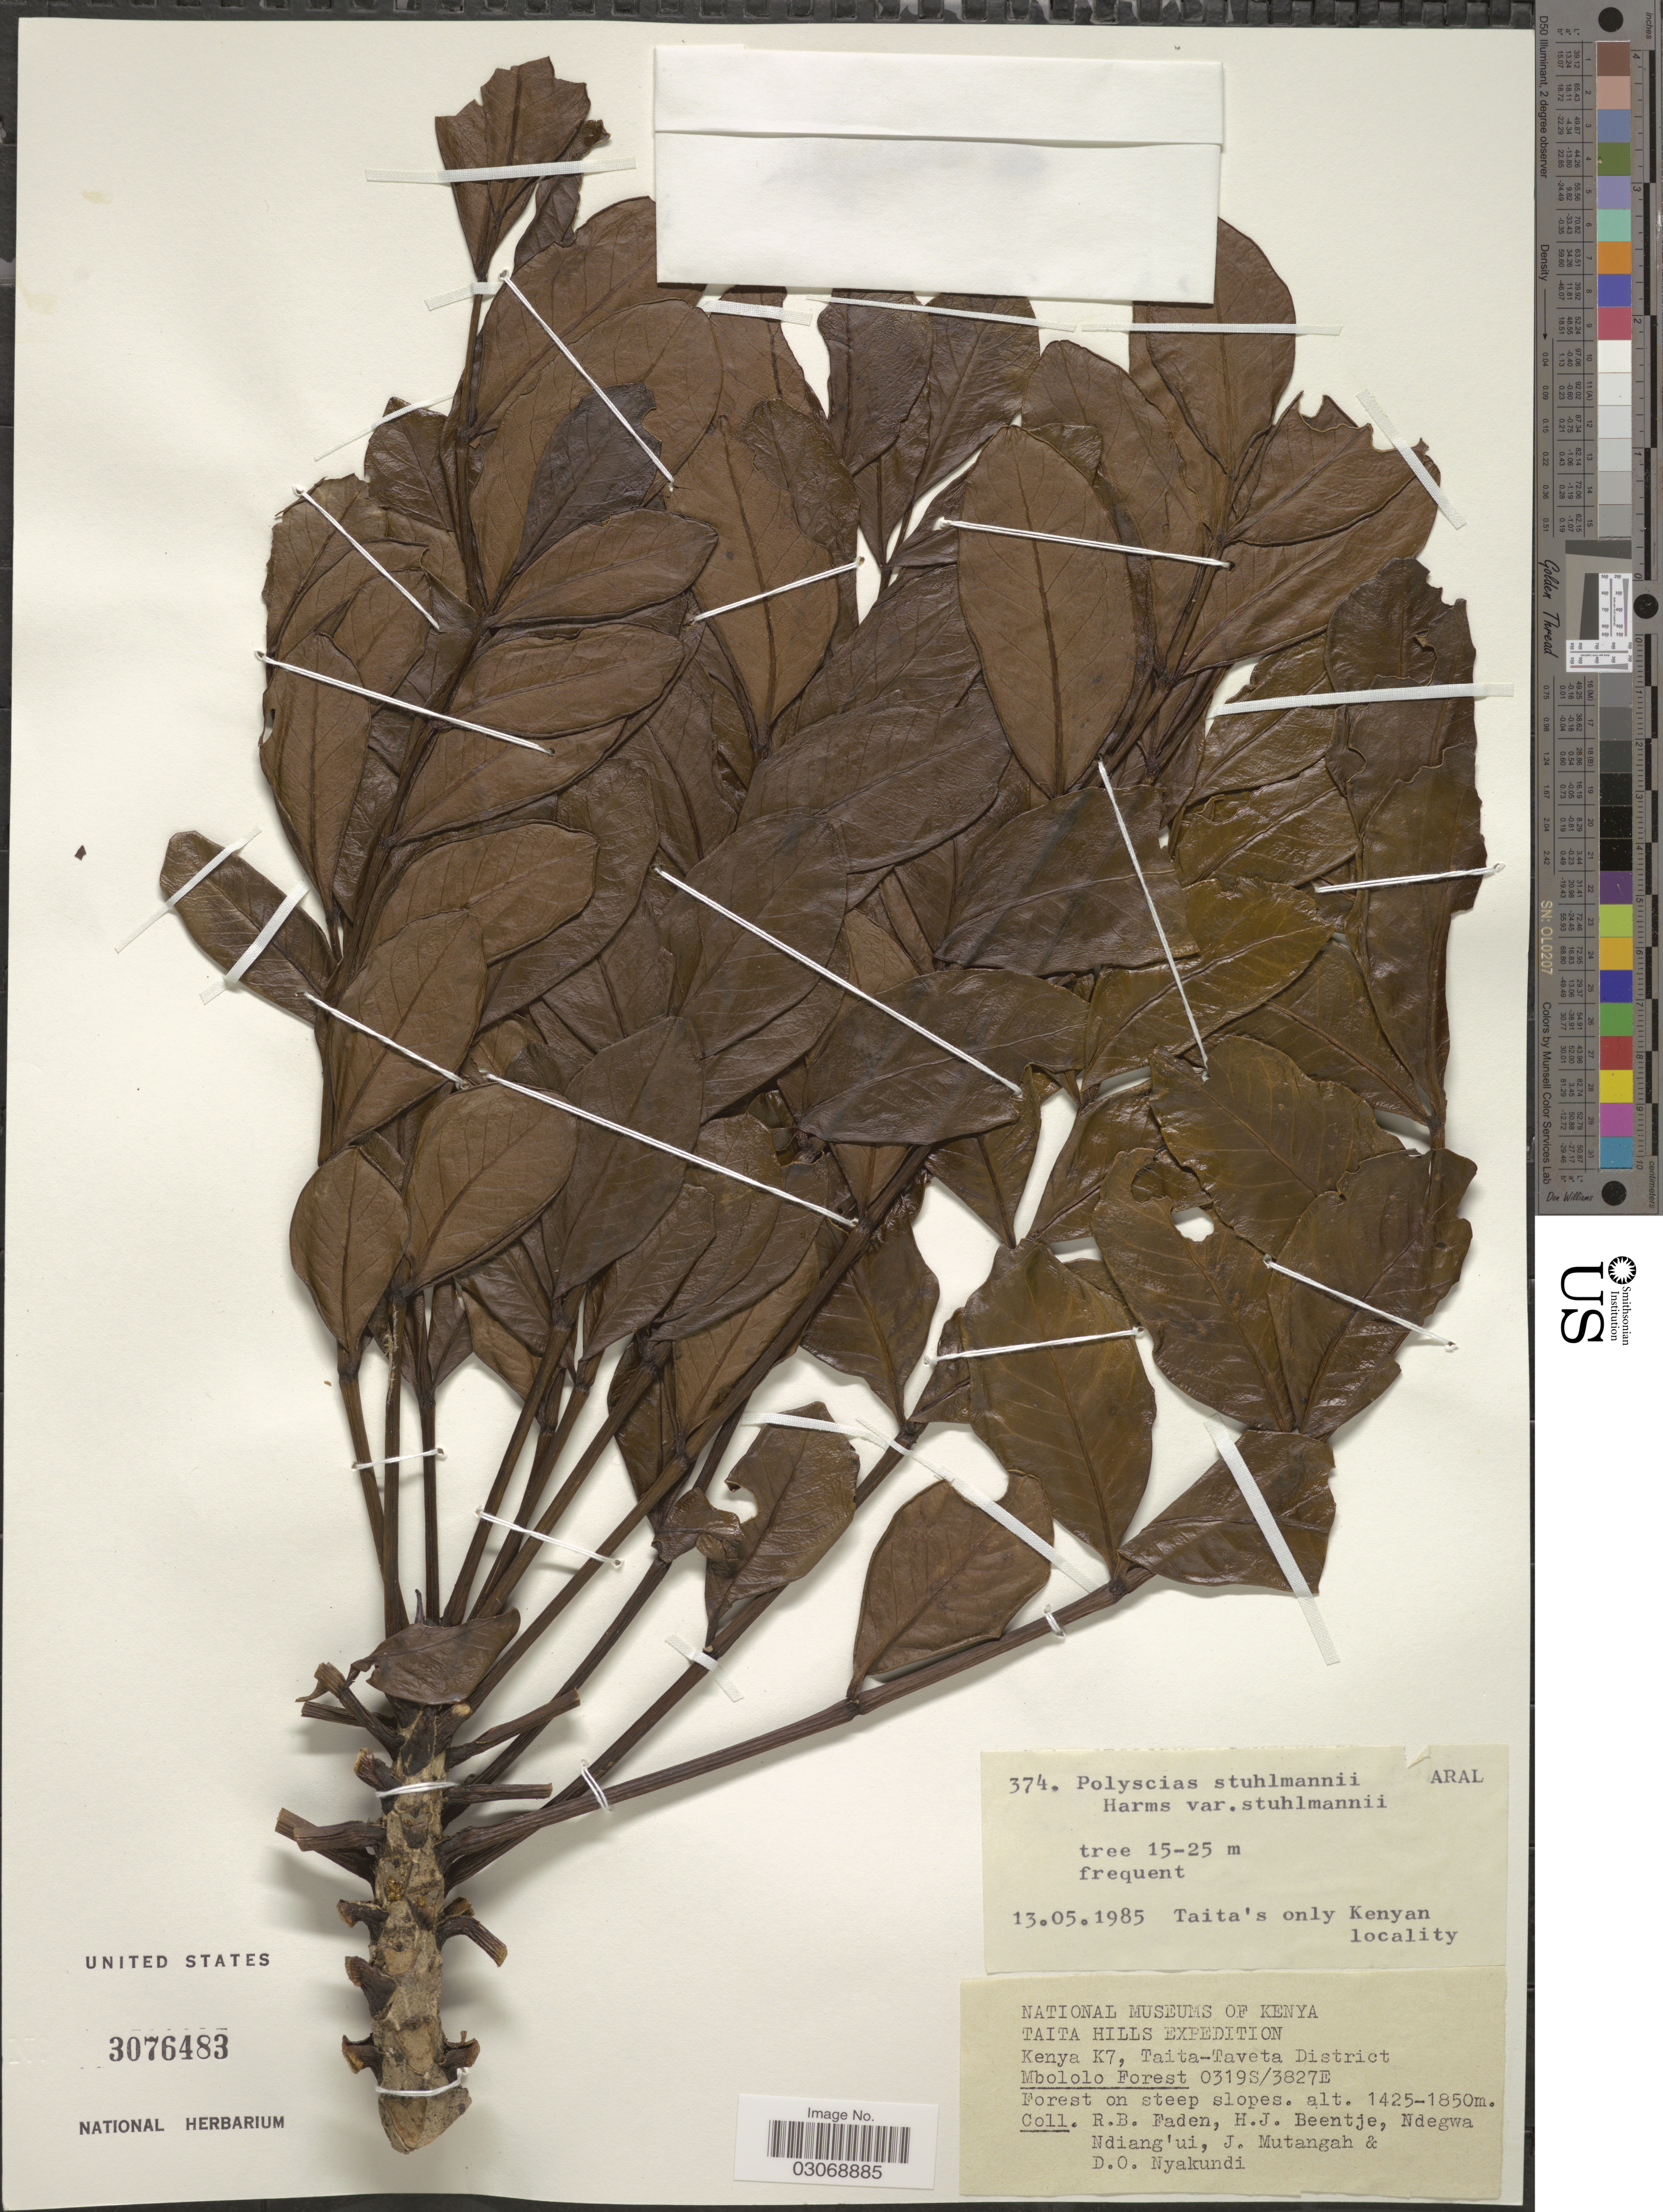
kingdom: Plantae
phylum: Tracheophyta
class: Magnoliopsida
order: Apiales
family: Araliaceae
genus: Polyscias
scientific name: Polyscias stuhlmannii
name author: Harms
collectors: R. B. Faden, H. J. Beentje, Ndegwa Ndiang'ui, J. Mutangah & D. Nyakundi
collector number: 374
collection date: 1985-05-13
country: Kenya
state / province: Taita Taveta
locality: Kenya, K7, Taita-Taveta District. Mbololo Forest.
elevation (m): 1425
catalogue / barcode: US 3076483